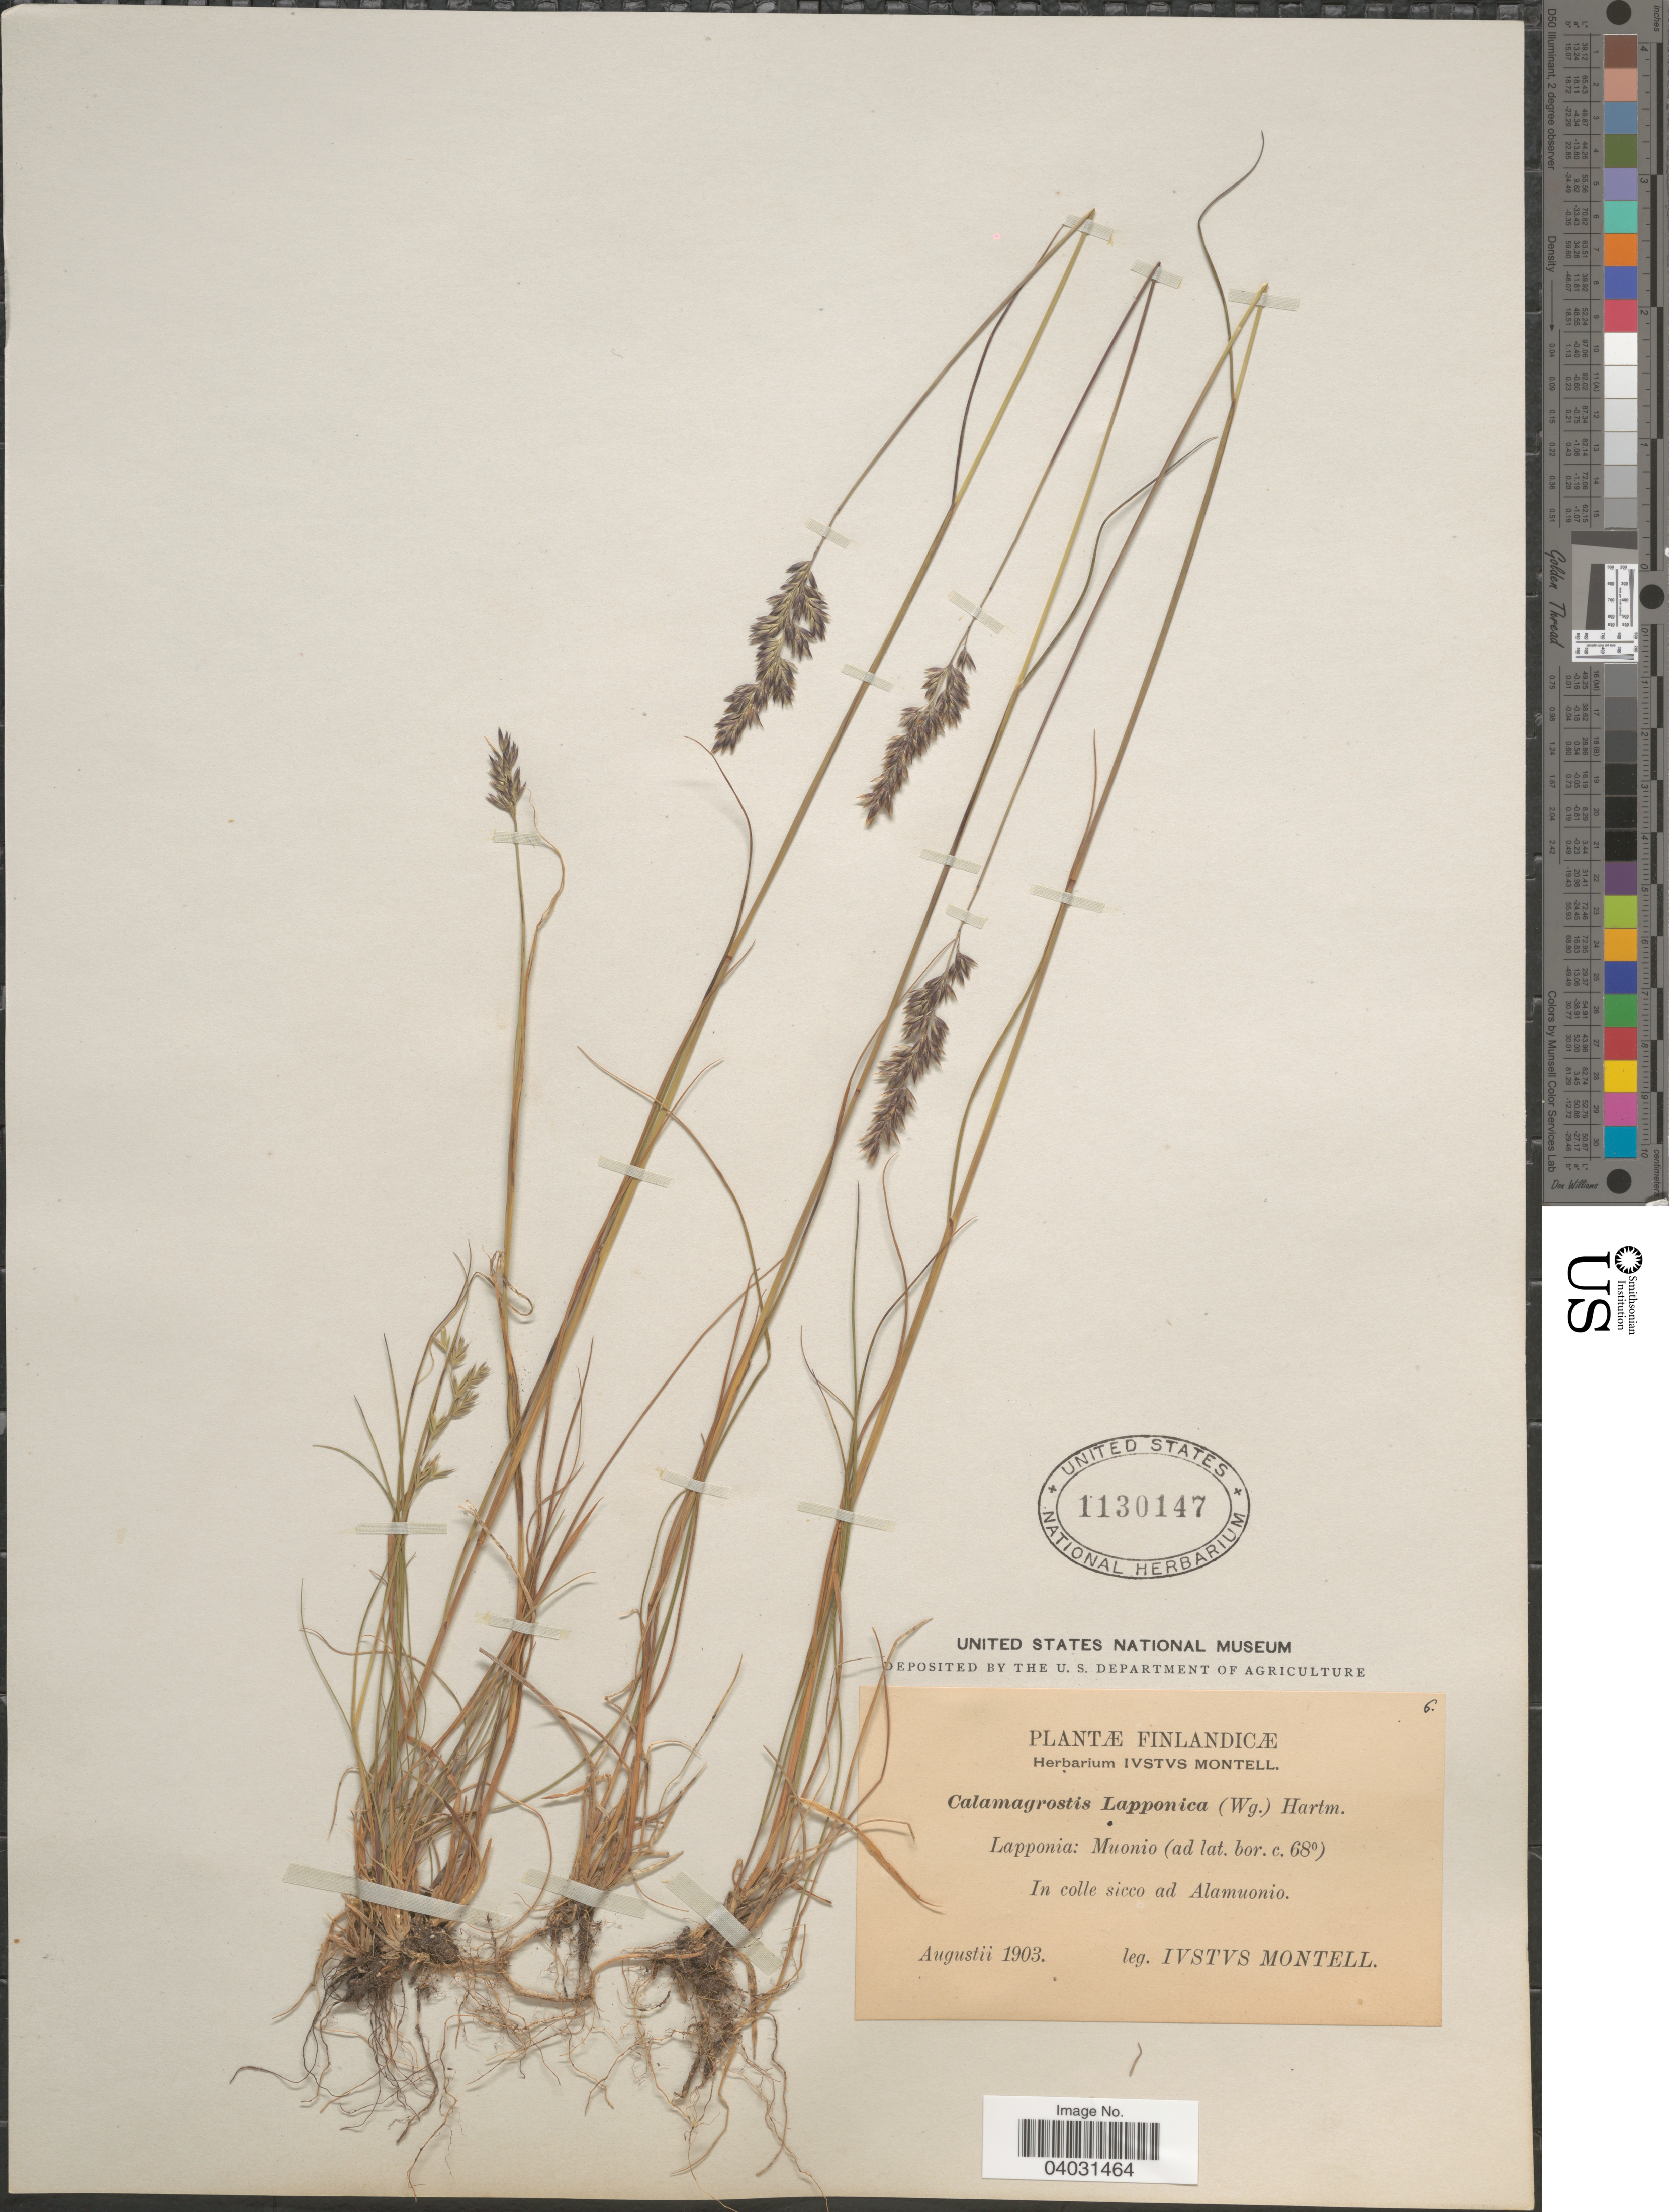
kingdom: Plantae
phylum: Tracheophyta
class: Liliopsida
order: Poales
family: Poaceae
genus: Calamagrostis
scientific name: Calamagrostis lapponica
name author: (Wahlenb.) Hartm.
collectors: I. Montell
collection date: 1903-08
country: Finland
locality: Finlandicæ. Lapponia: Muonio. In colle sicco ad Alamuonio.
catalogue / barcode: US 1130147